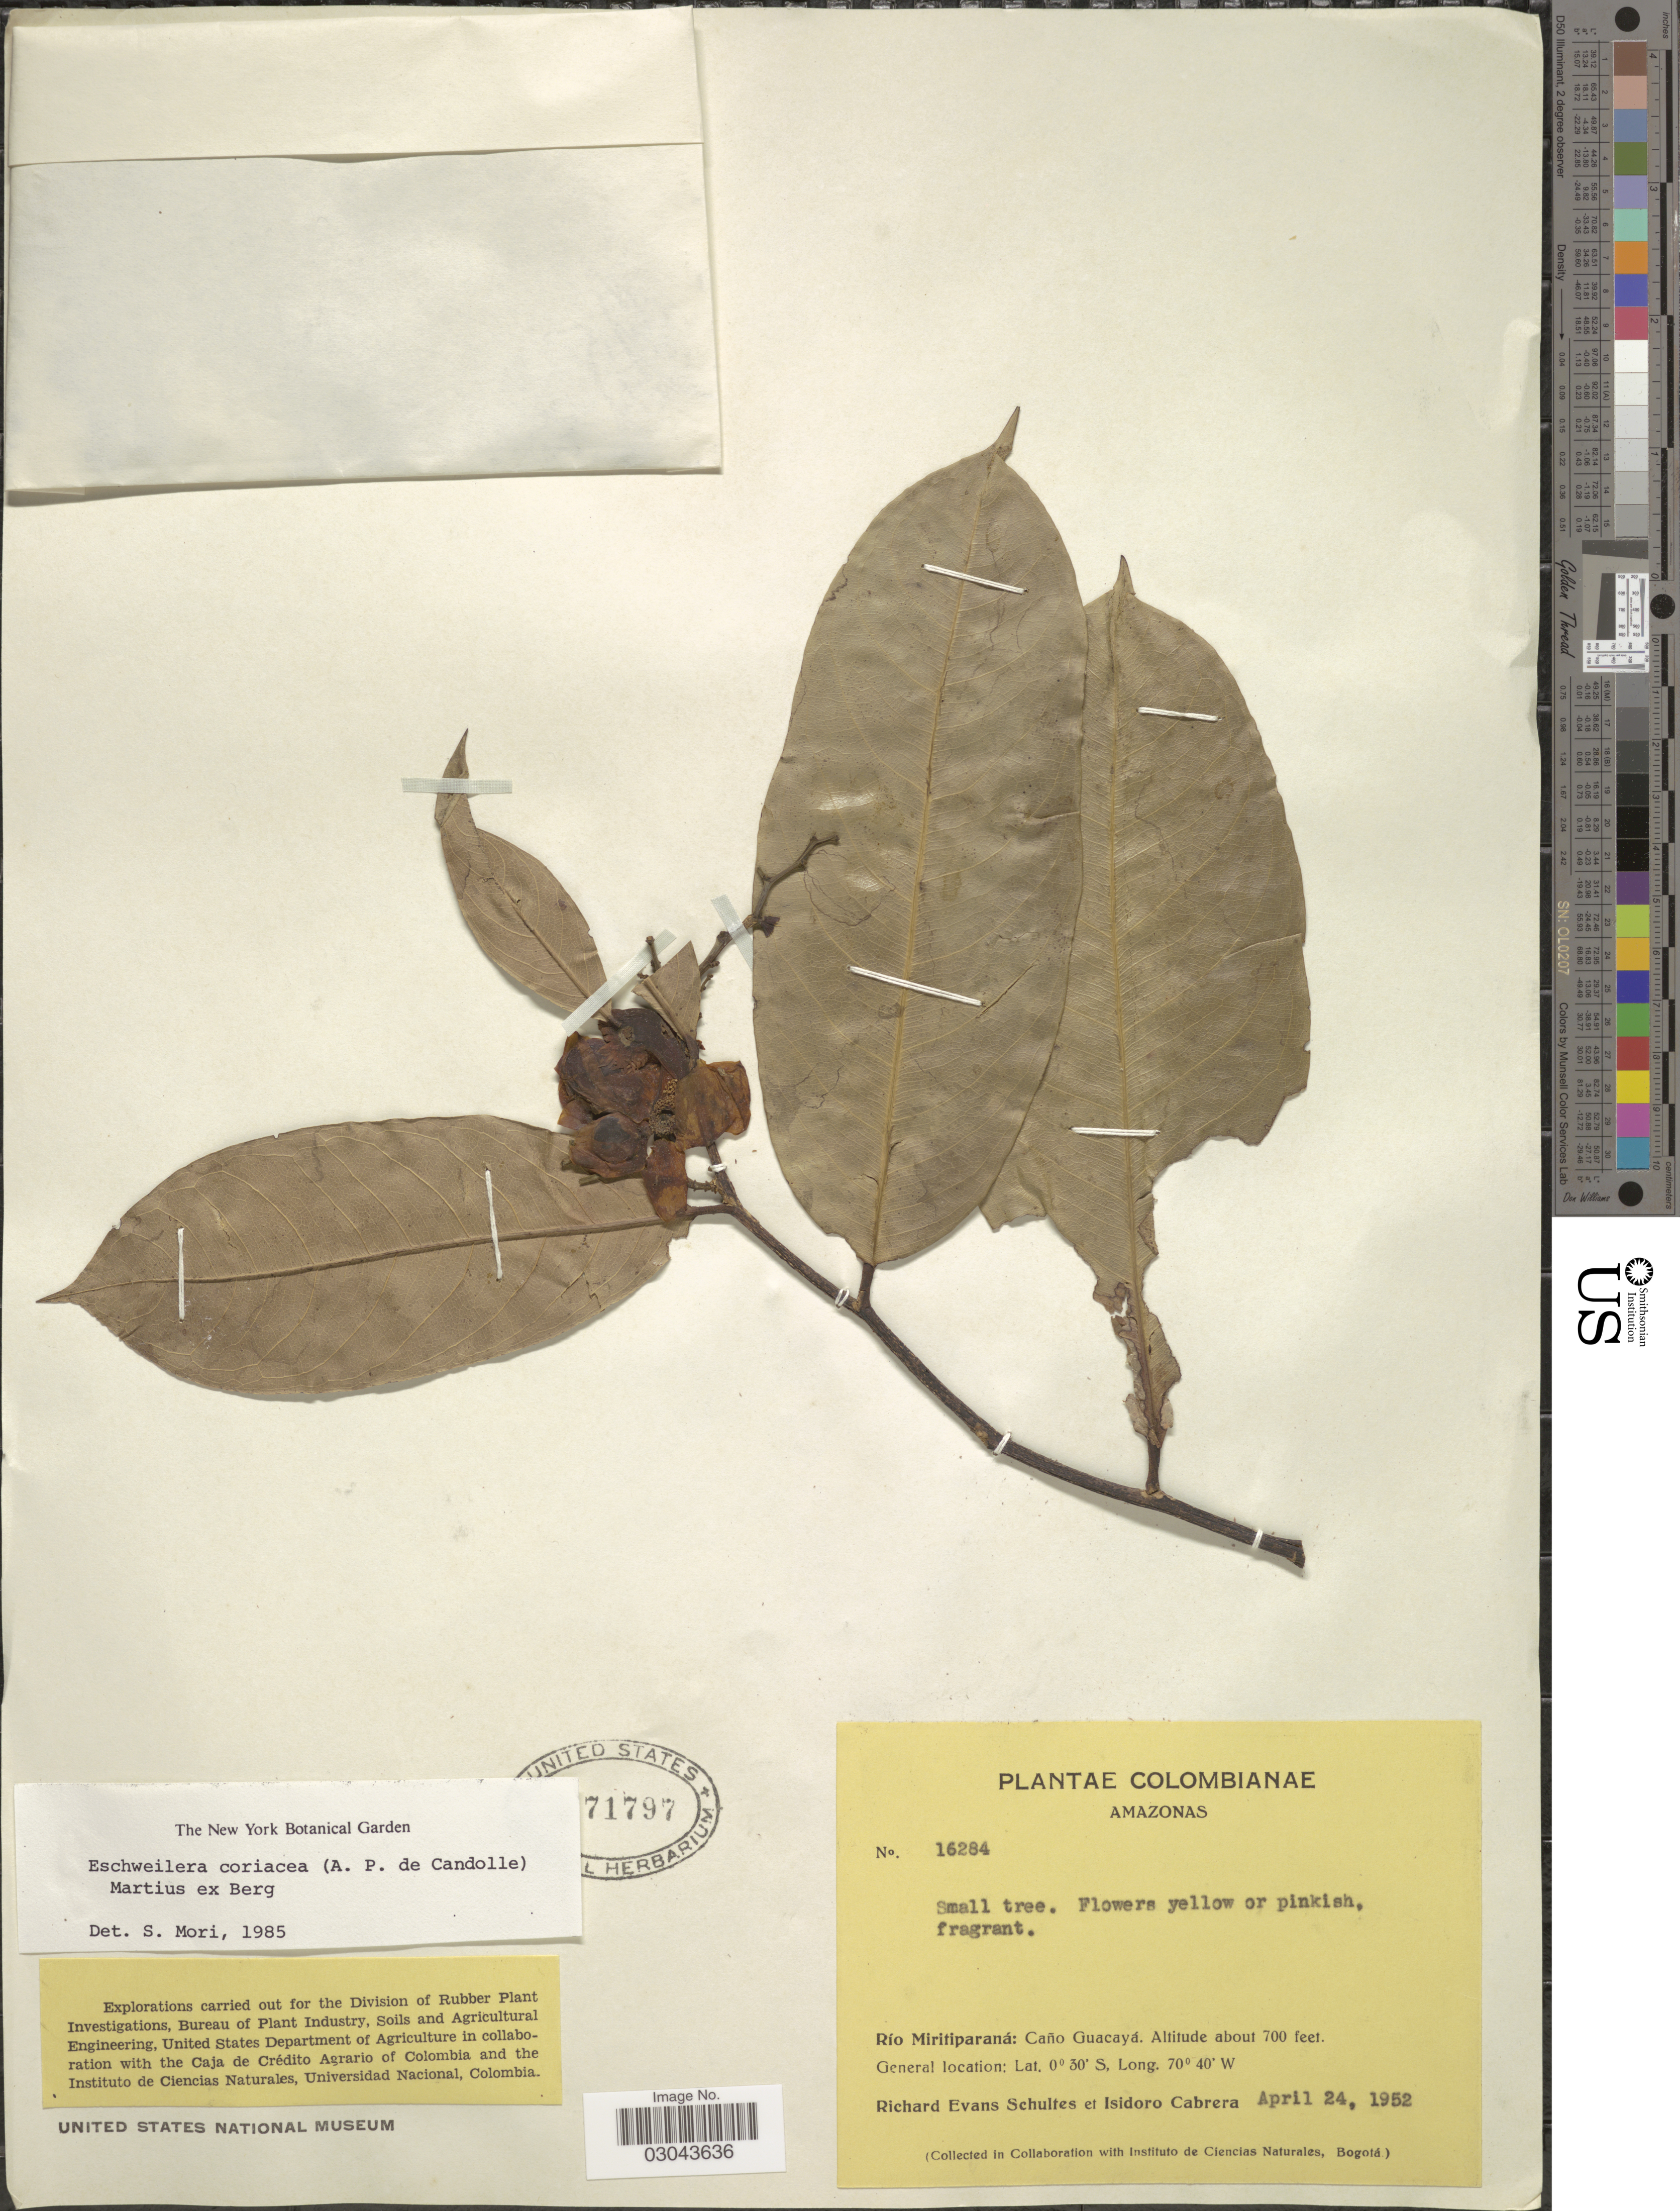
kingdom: Plantae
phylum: Tracheophyta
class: Magnoliopsida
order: Ericales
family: Lecythidaceae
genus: Eschweilera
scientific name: Eschweilera coriacea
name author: (DC.) S.A. Mori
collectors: R. E. Schultes & I. Cabrera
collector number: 16284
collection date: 1952-04-24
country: Colombia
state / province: Amazônas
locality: Río Miritiparaná: Caño Guacayá.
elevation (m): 213